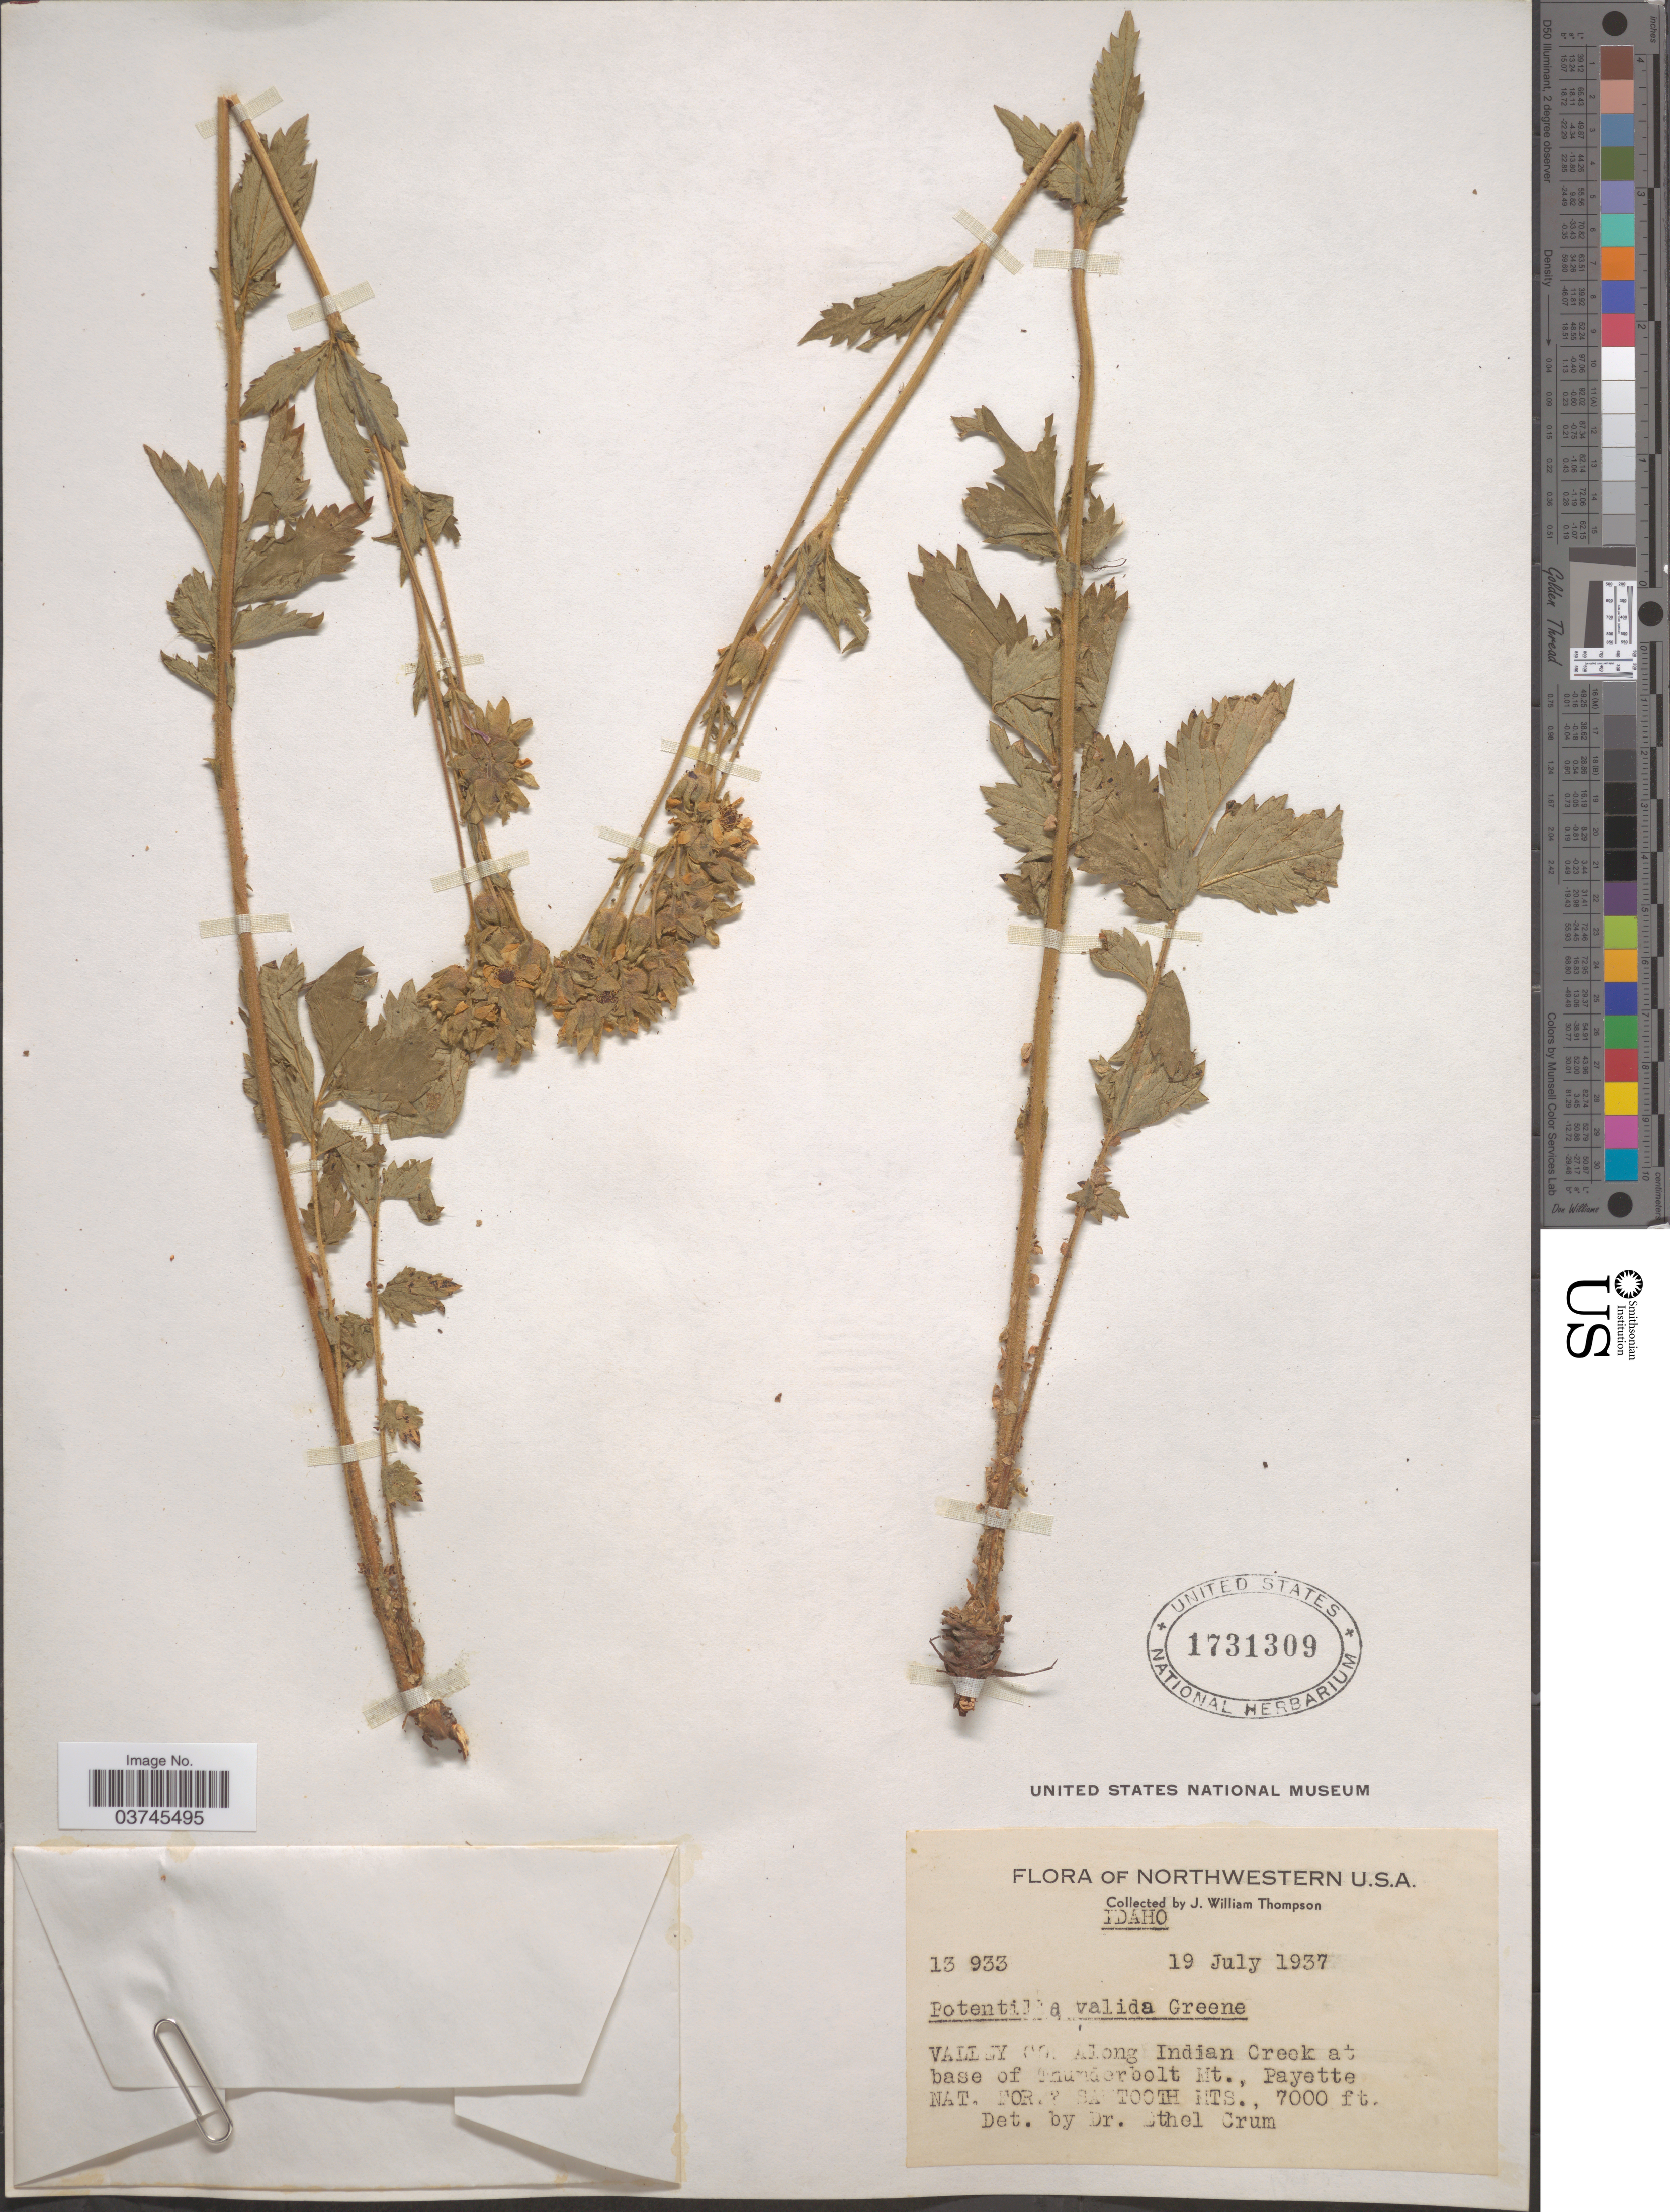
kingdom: Plantae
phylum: Tracheophyta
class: Magnoliopsida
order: Rosales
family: Rosaceae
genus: Drymocallis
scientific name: Drymocallis sp.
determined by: Strong, Mark T., (BOT), Smithsonian Institution - National Museum of Natural History (UNITED STATES)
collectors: J. W. Thompson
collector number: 13933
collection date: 1937-07-19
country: United States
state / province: Idaho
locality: Northwestern U.S.A. Valley Co. Along Indian Creek at base of Thunderbolt Mt. Payette Nat. For. Sawtooth Mts.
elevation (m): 2134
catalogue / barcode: US 1731309